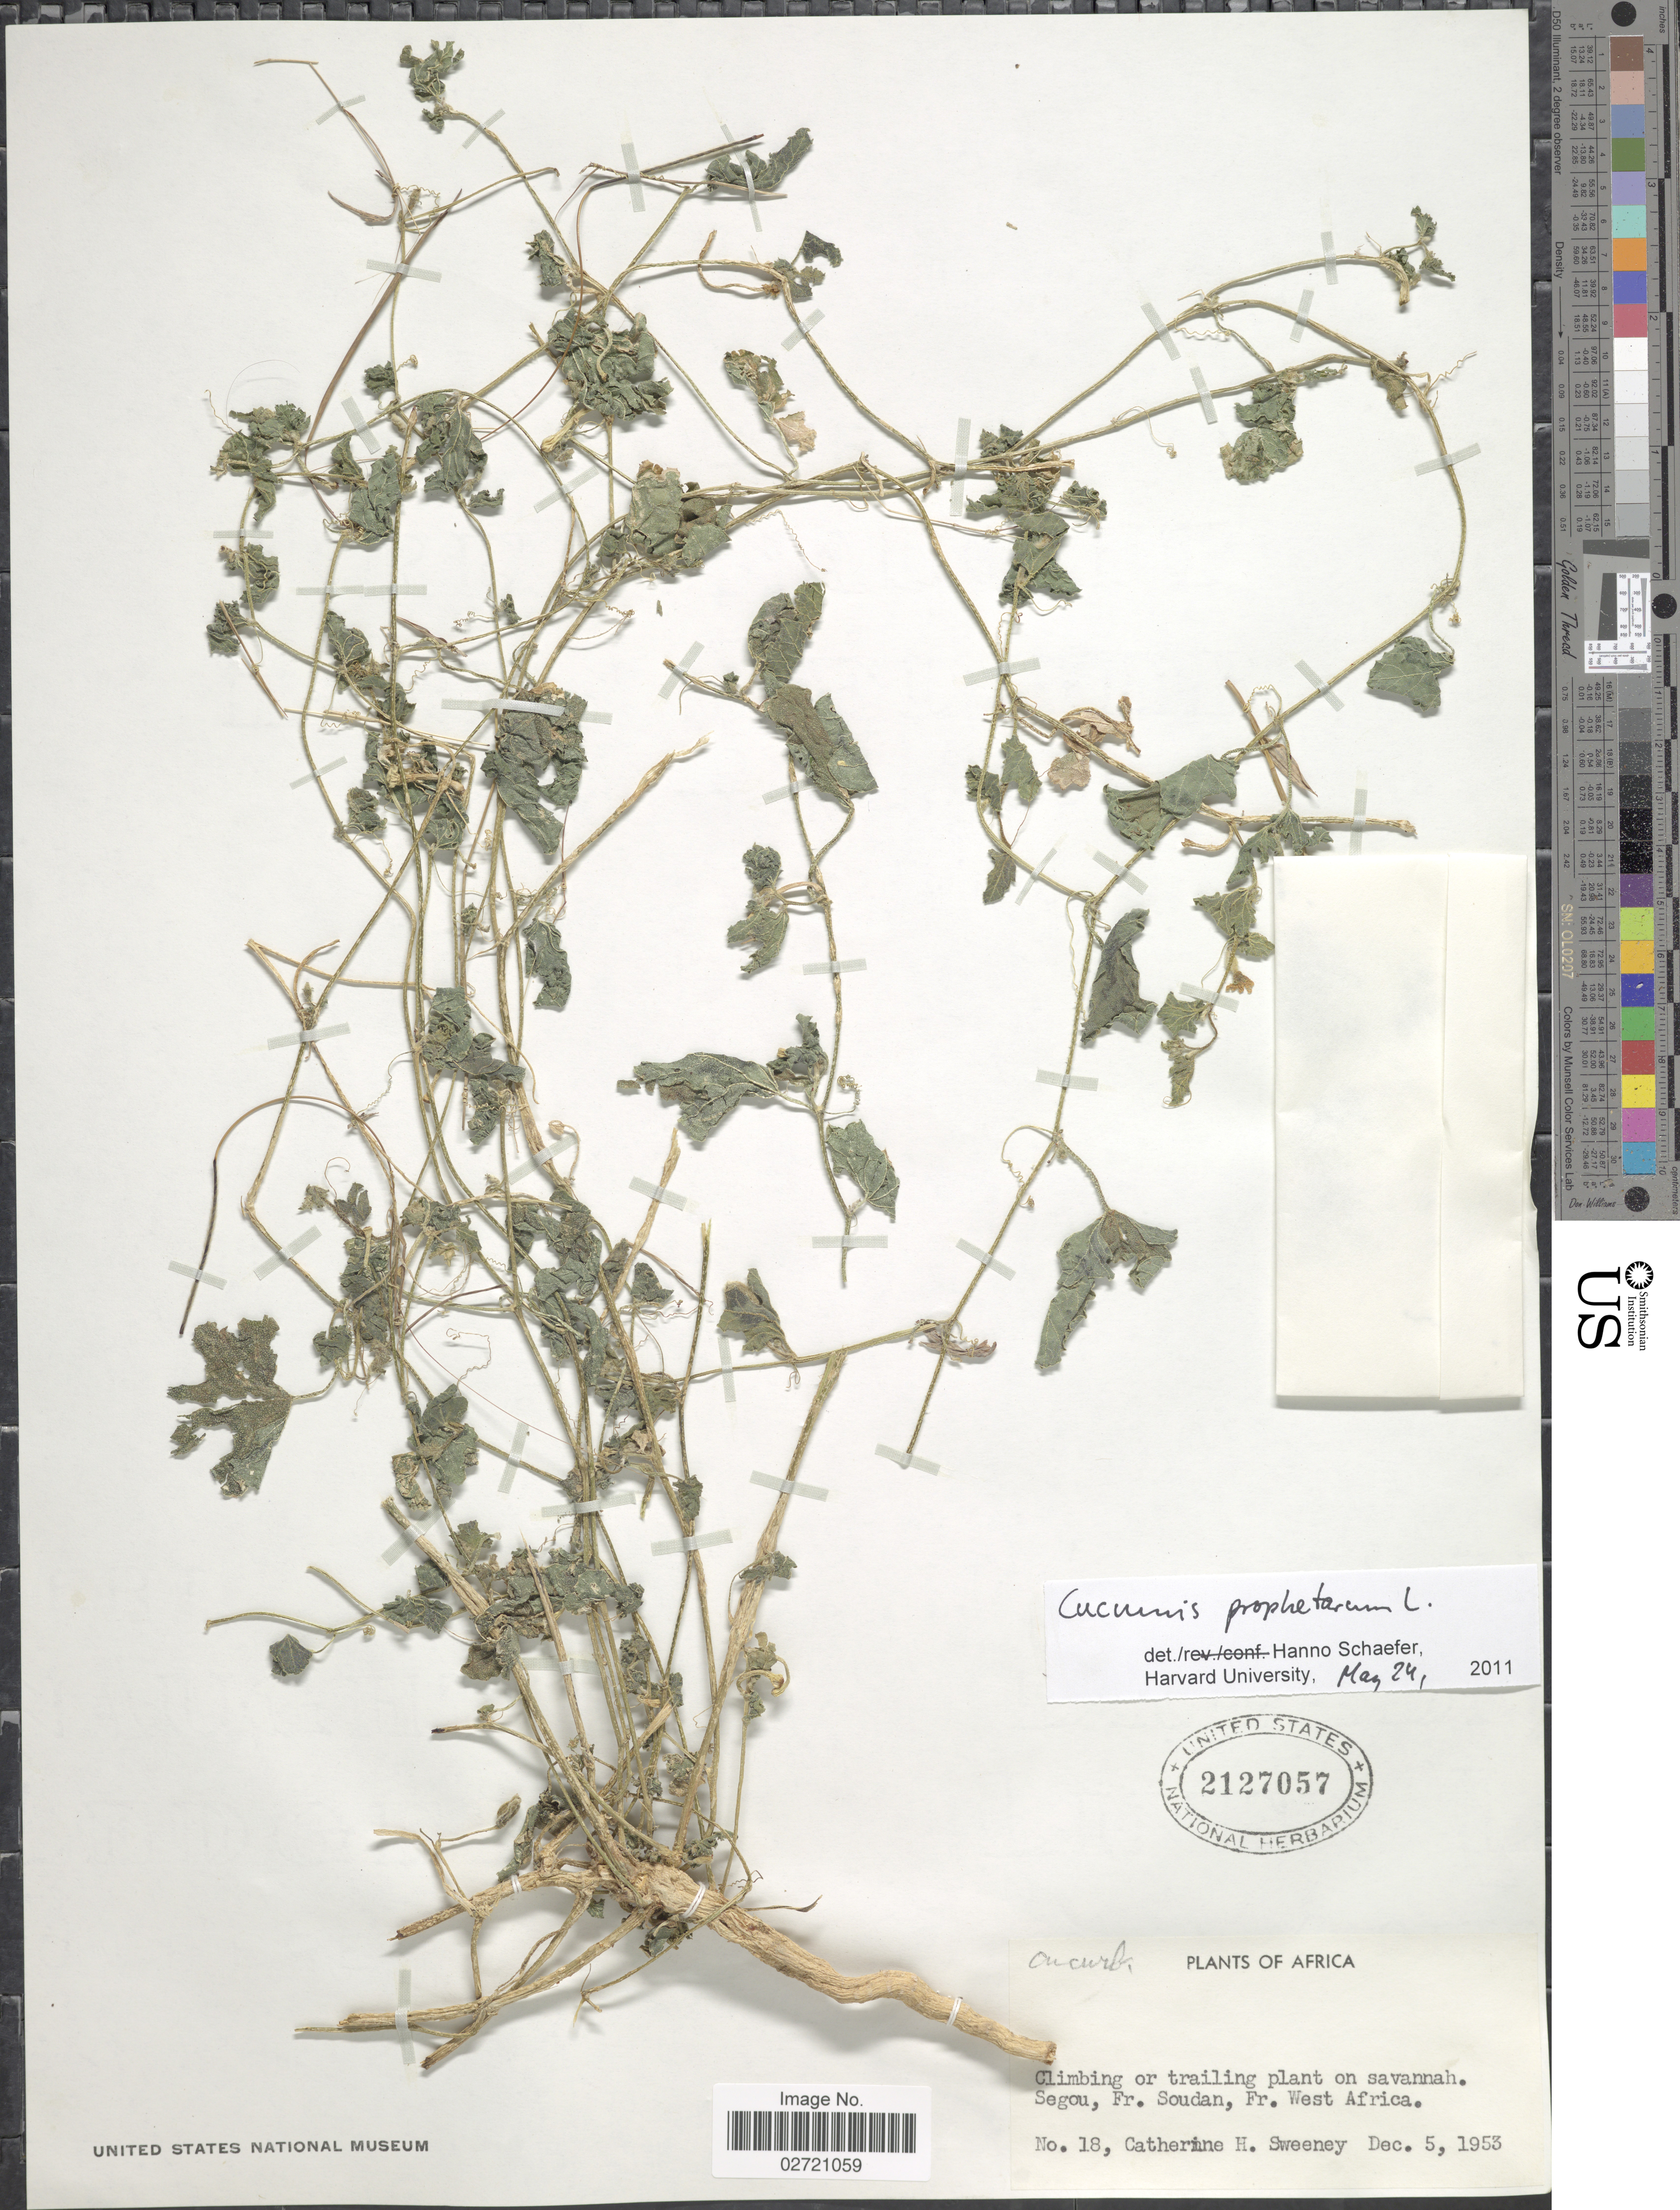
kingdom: Plantae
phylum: Tracheophyta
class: Magnoliopsida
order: Cucurbitales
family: Cucurbitaceae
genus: Cucumis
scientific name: Cucumis prophetarum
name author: L.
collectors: C. Sweeney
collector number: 18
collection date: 1953-12-05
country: Mali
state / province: Segou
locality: Segou, Fr. Soudan, Fr. West Africa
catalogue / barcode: US 2127057